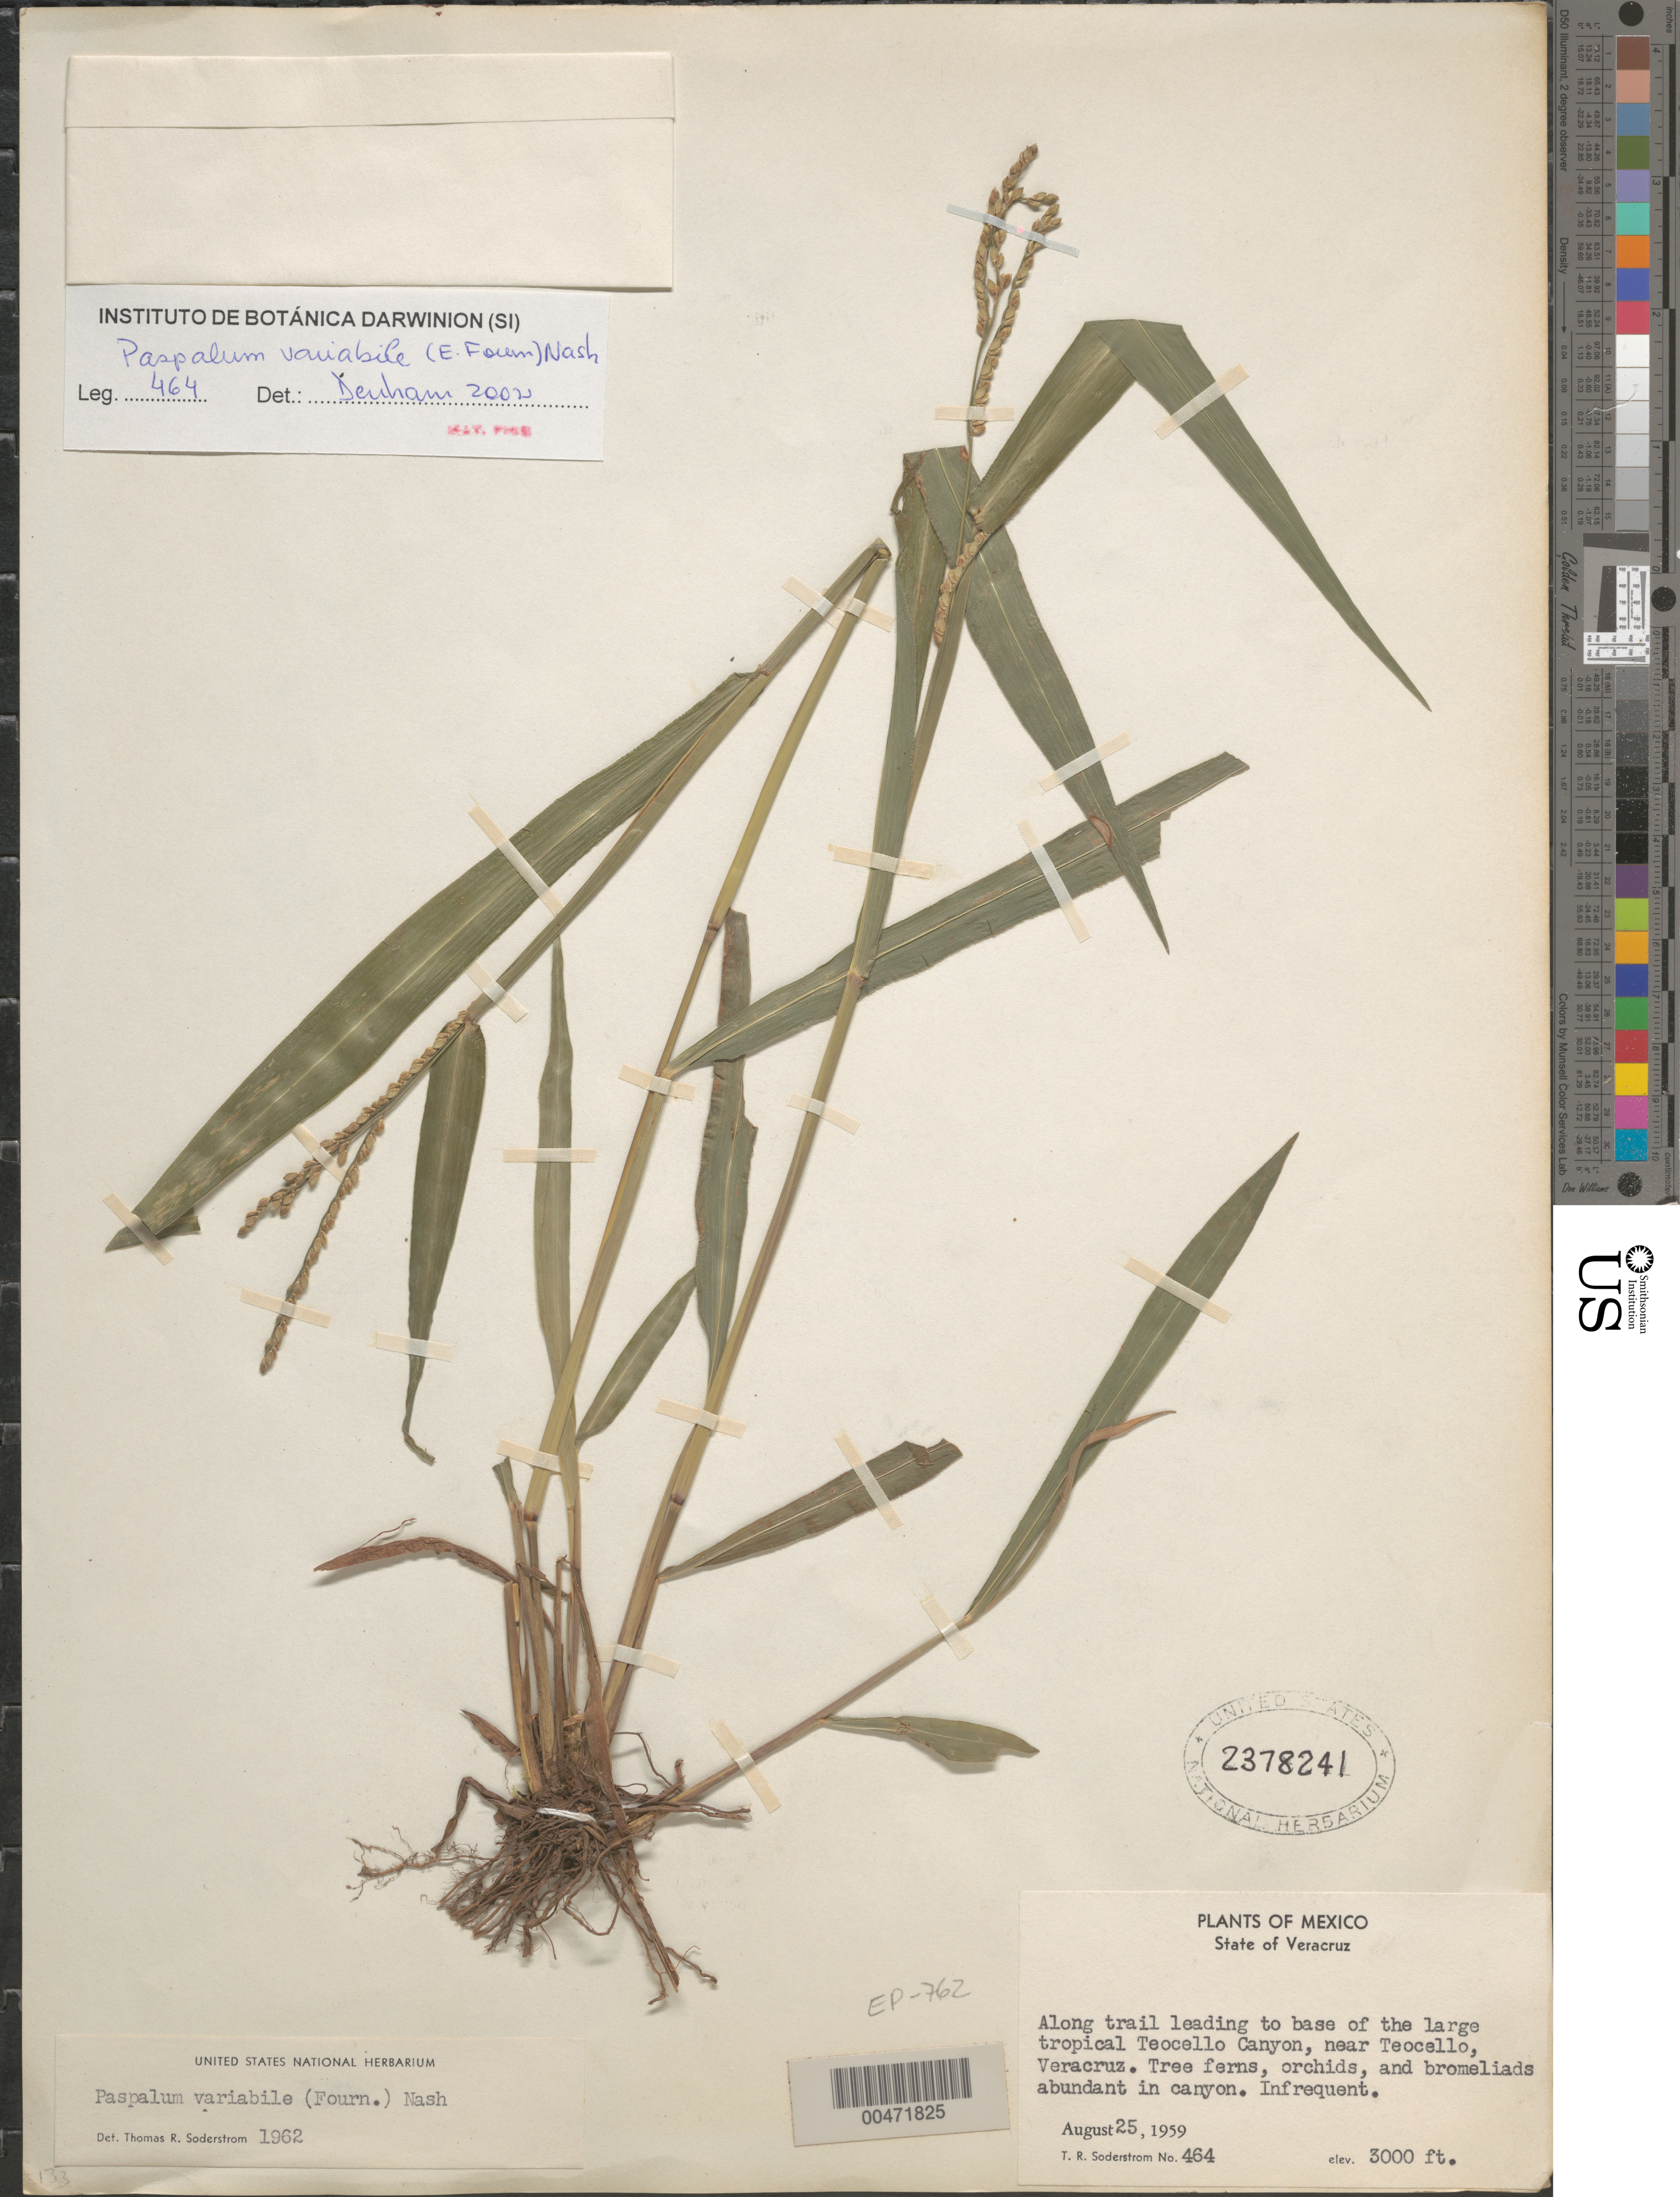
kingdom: Plantae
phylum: Tracheophyta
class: Liliopsida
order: Poales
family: Poaceae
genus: Paspalum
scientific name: Paspalum variabile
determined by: Soderstrom, T. R.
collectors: T. R. Soderstrom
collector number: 464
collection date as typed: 25 Aug 1959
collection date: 1959-08-25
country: Mexico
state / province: Veracruz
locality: Along trail leading to base of the large Teocello Canyon, near Teocello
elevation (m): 914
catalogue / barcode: US 2378241